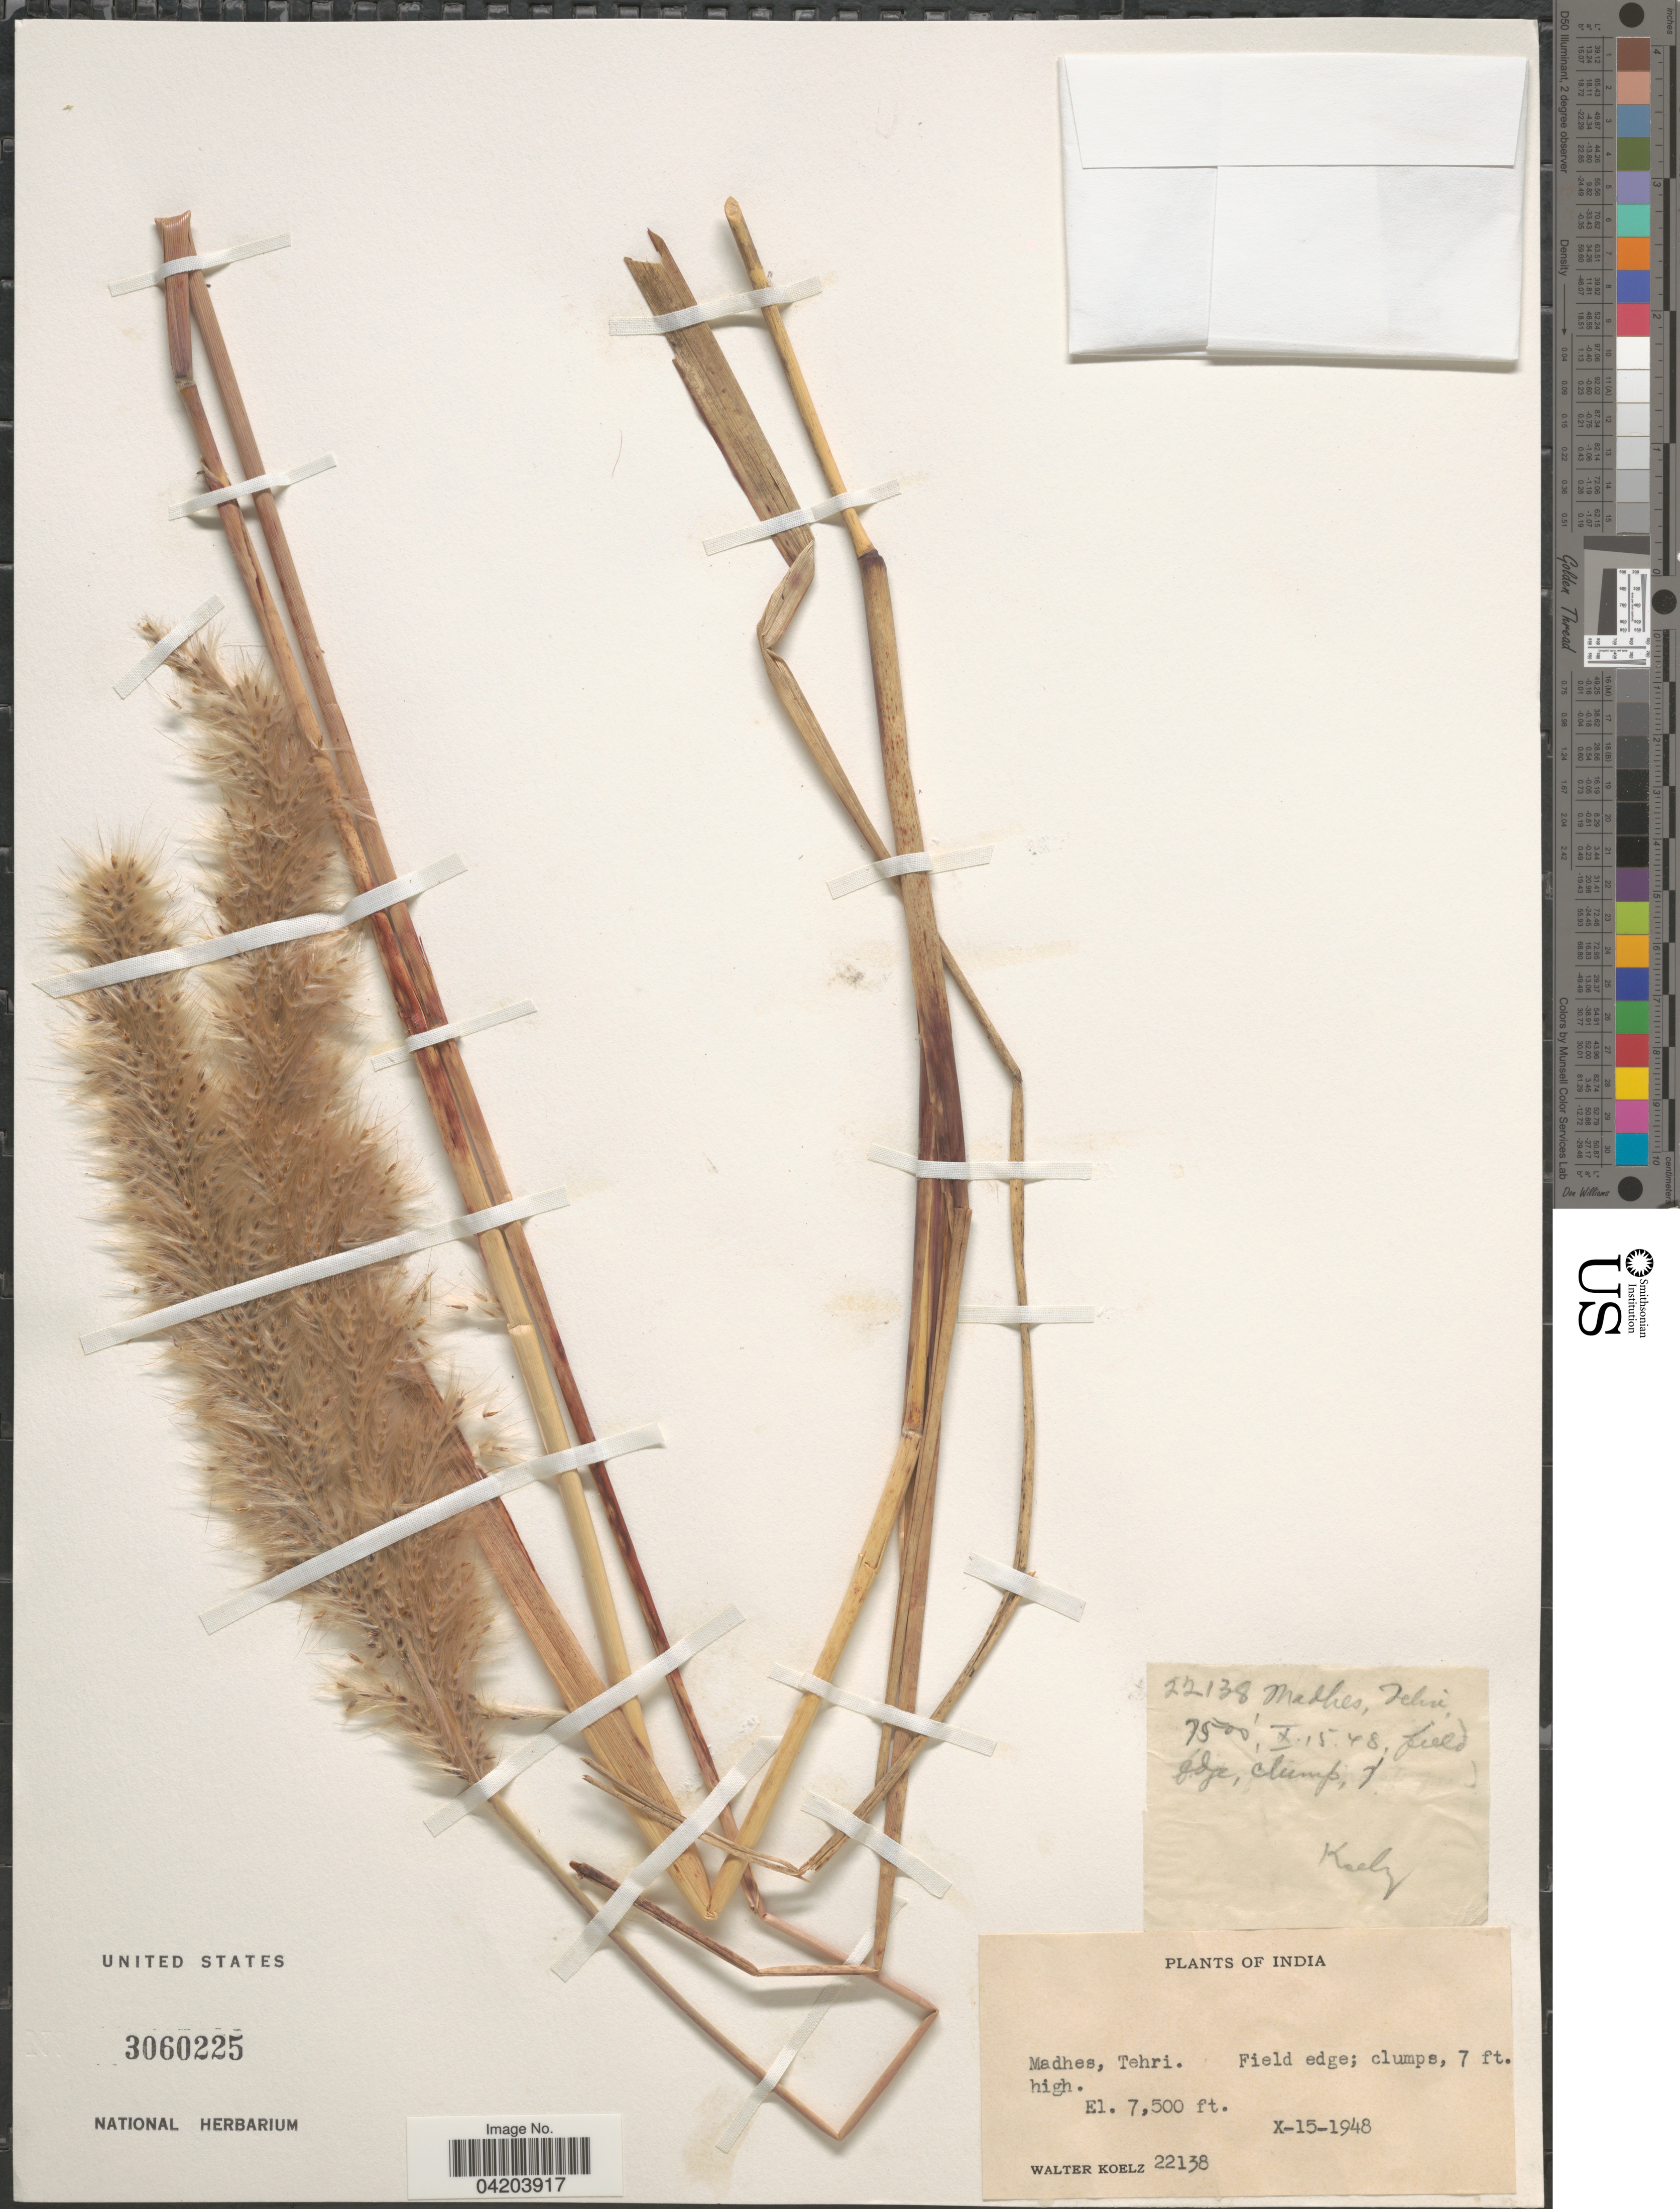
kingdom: Plantae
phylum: Tracheophyta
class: Liliopsida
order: Poales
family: Poaceae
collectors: W. N. Koelz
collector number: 22138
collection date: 1948-10-15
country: India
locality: Madhes, Tehri.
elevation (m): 2286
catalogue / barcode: US 3060225